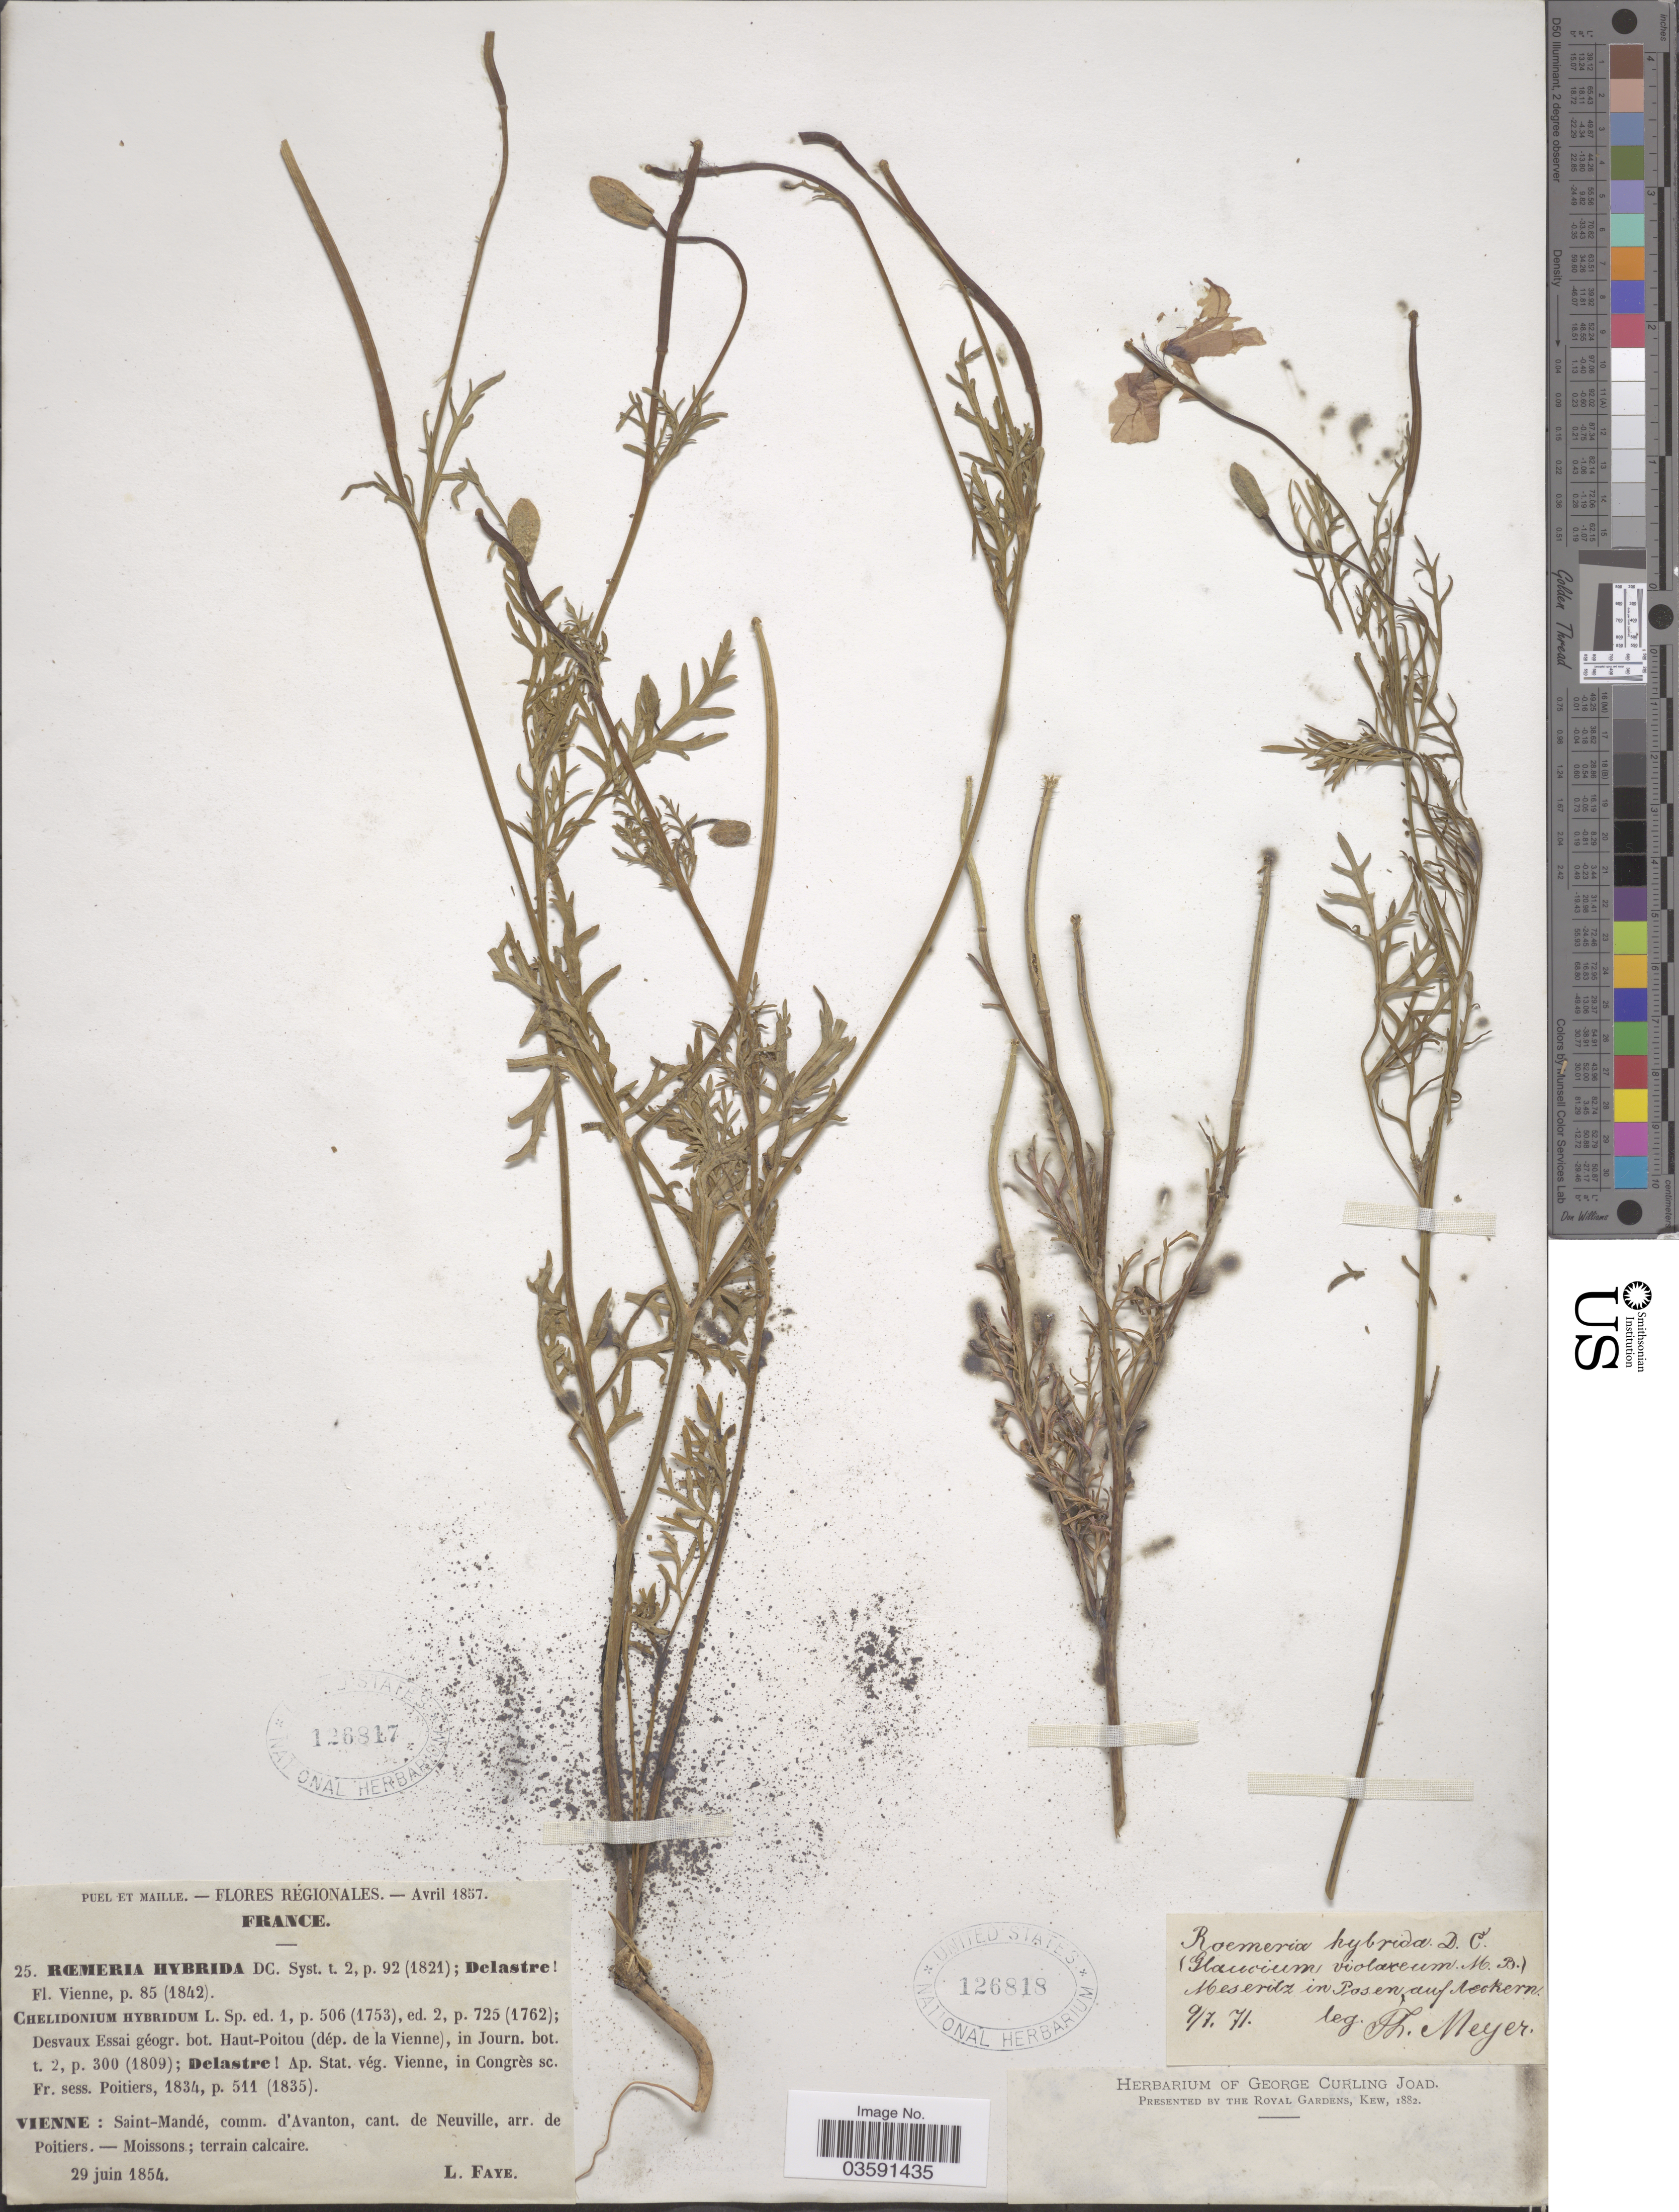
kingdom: Plantae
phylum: Tracheophyta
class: Magnoliopsida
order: Ranunculales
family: Papaveraceae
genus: Papaver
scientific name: Papaver dodecandrum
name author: (Forssk.) Medik.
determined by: Strong, M. T., (US), Smithsonian Institution - National Museum of Natural History (UNITED STATES)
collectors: T. Meyer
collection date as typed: Transcribed d/m/y: 9/7/71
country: Poland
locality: Meseritz in Posen auf Aeckern.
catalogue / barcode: US 126818-2